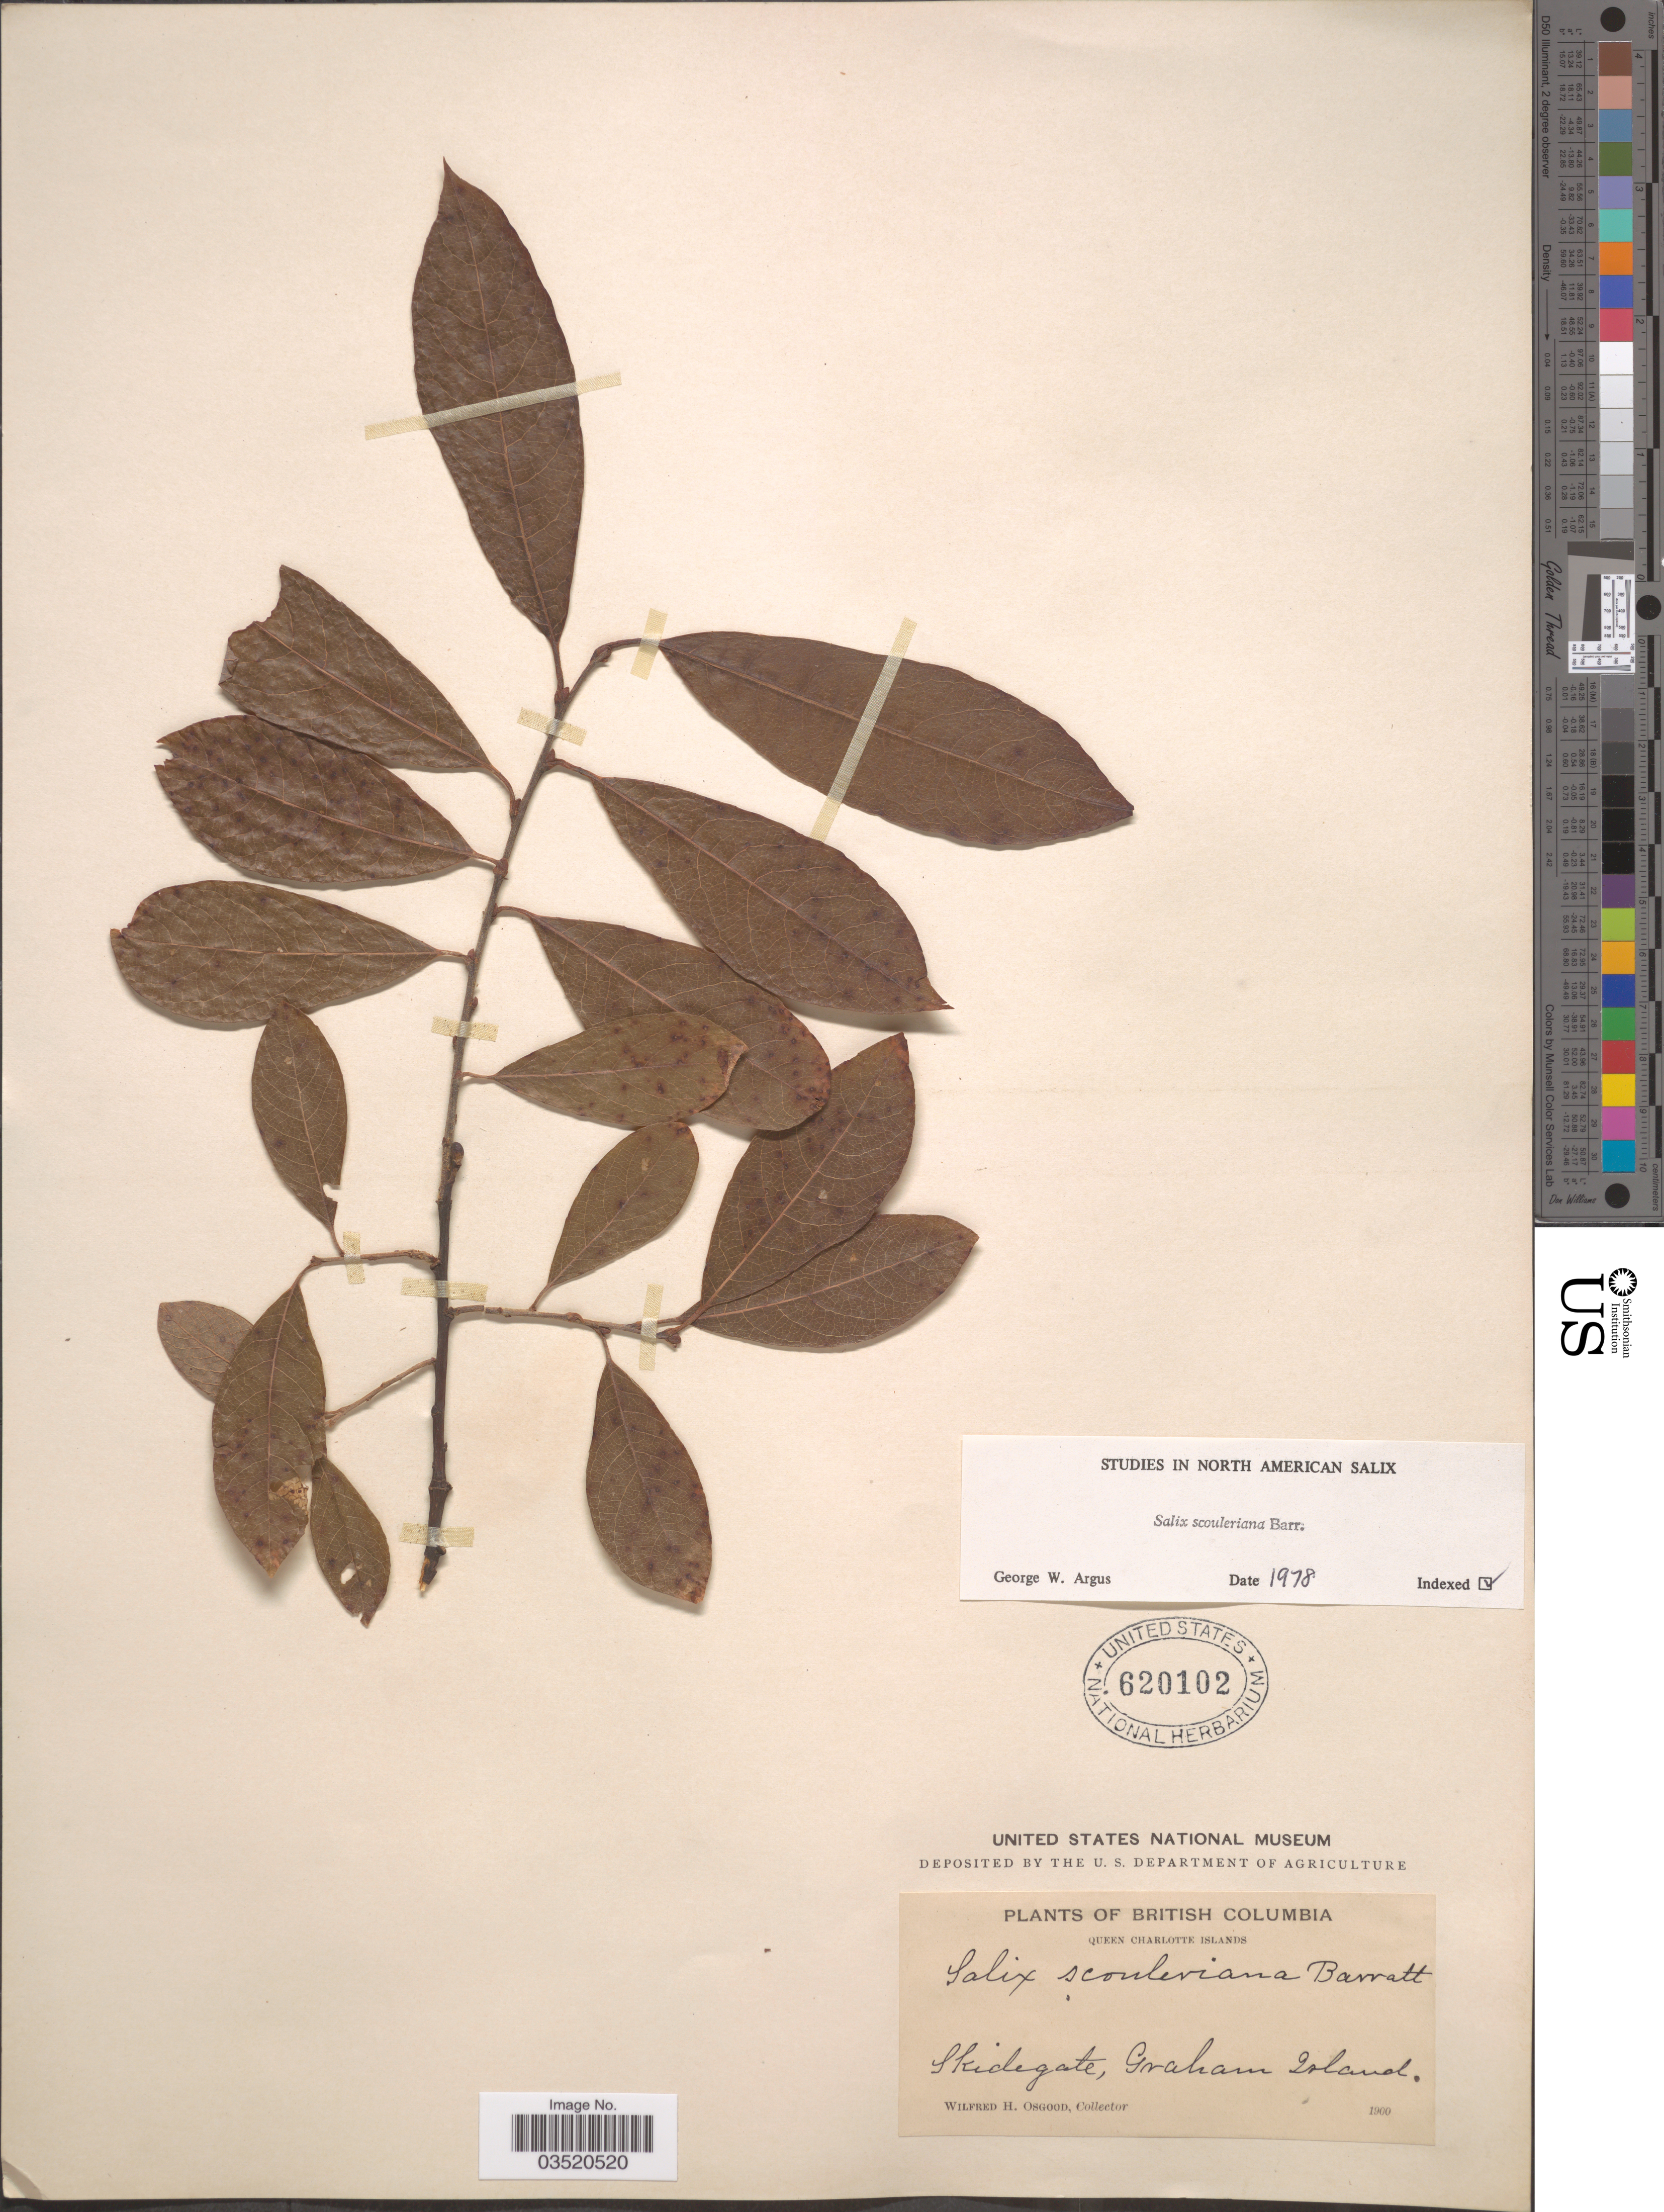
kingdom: Plantae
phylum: Tracheophyta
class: Magnoliopsida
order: Malpighiales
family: Salicaceae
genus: Salix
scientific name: Salix scouleriana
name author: Barratt ex Hook.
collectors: W. Osgood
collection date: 1900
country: Canada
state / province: British Columbia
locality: Queen Charlotte Islands. Skidegate, Graham Island.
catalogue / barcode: US 620102